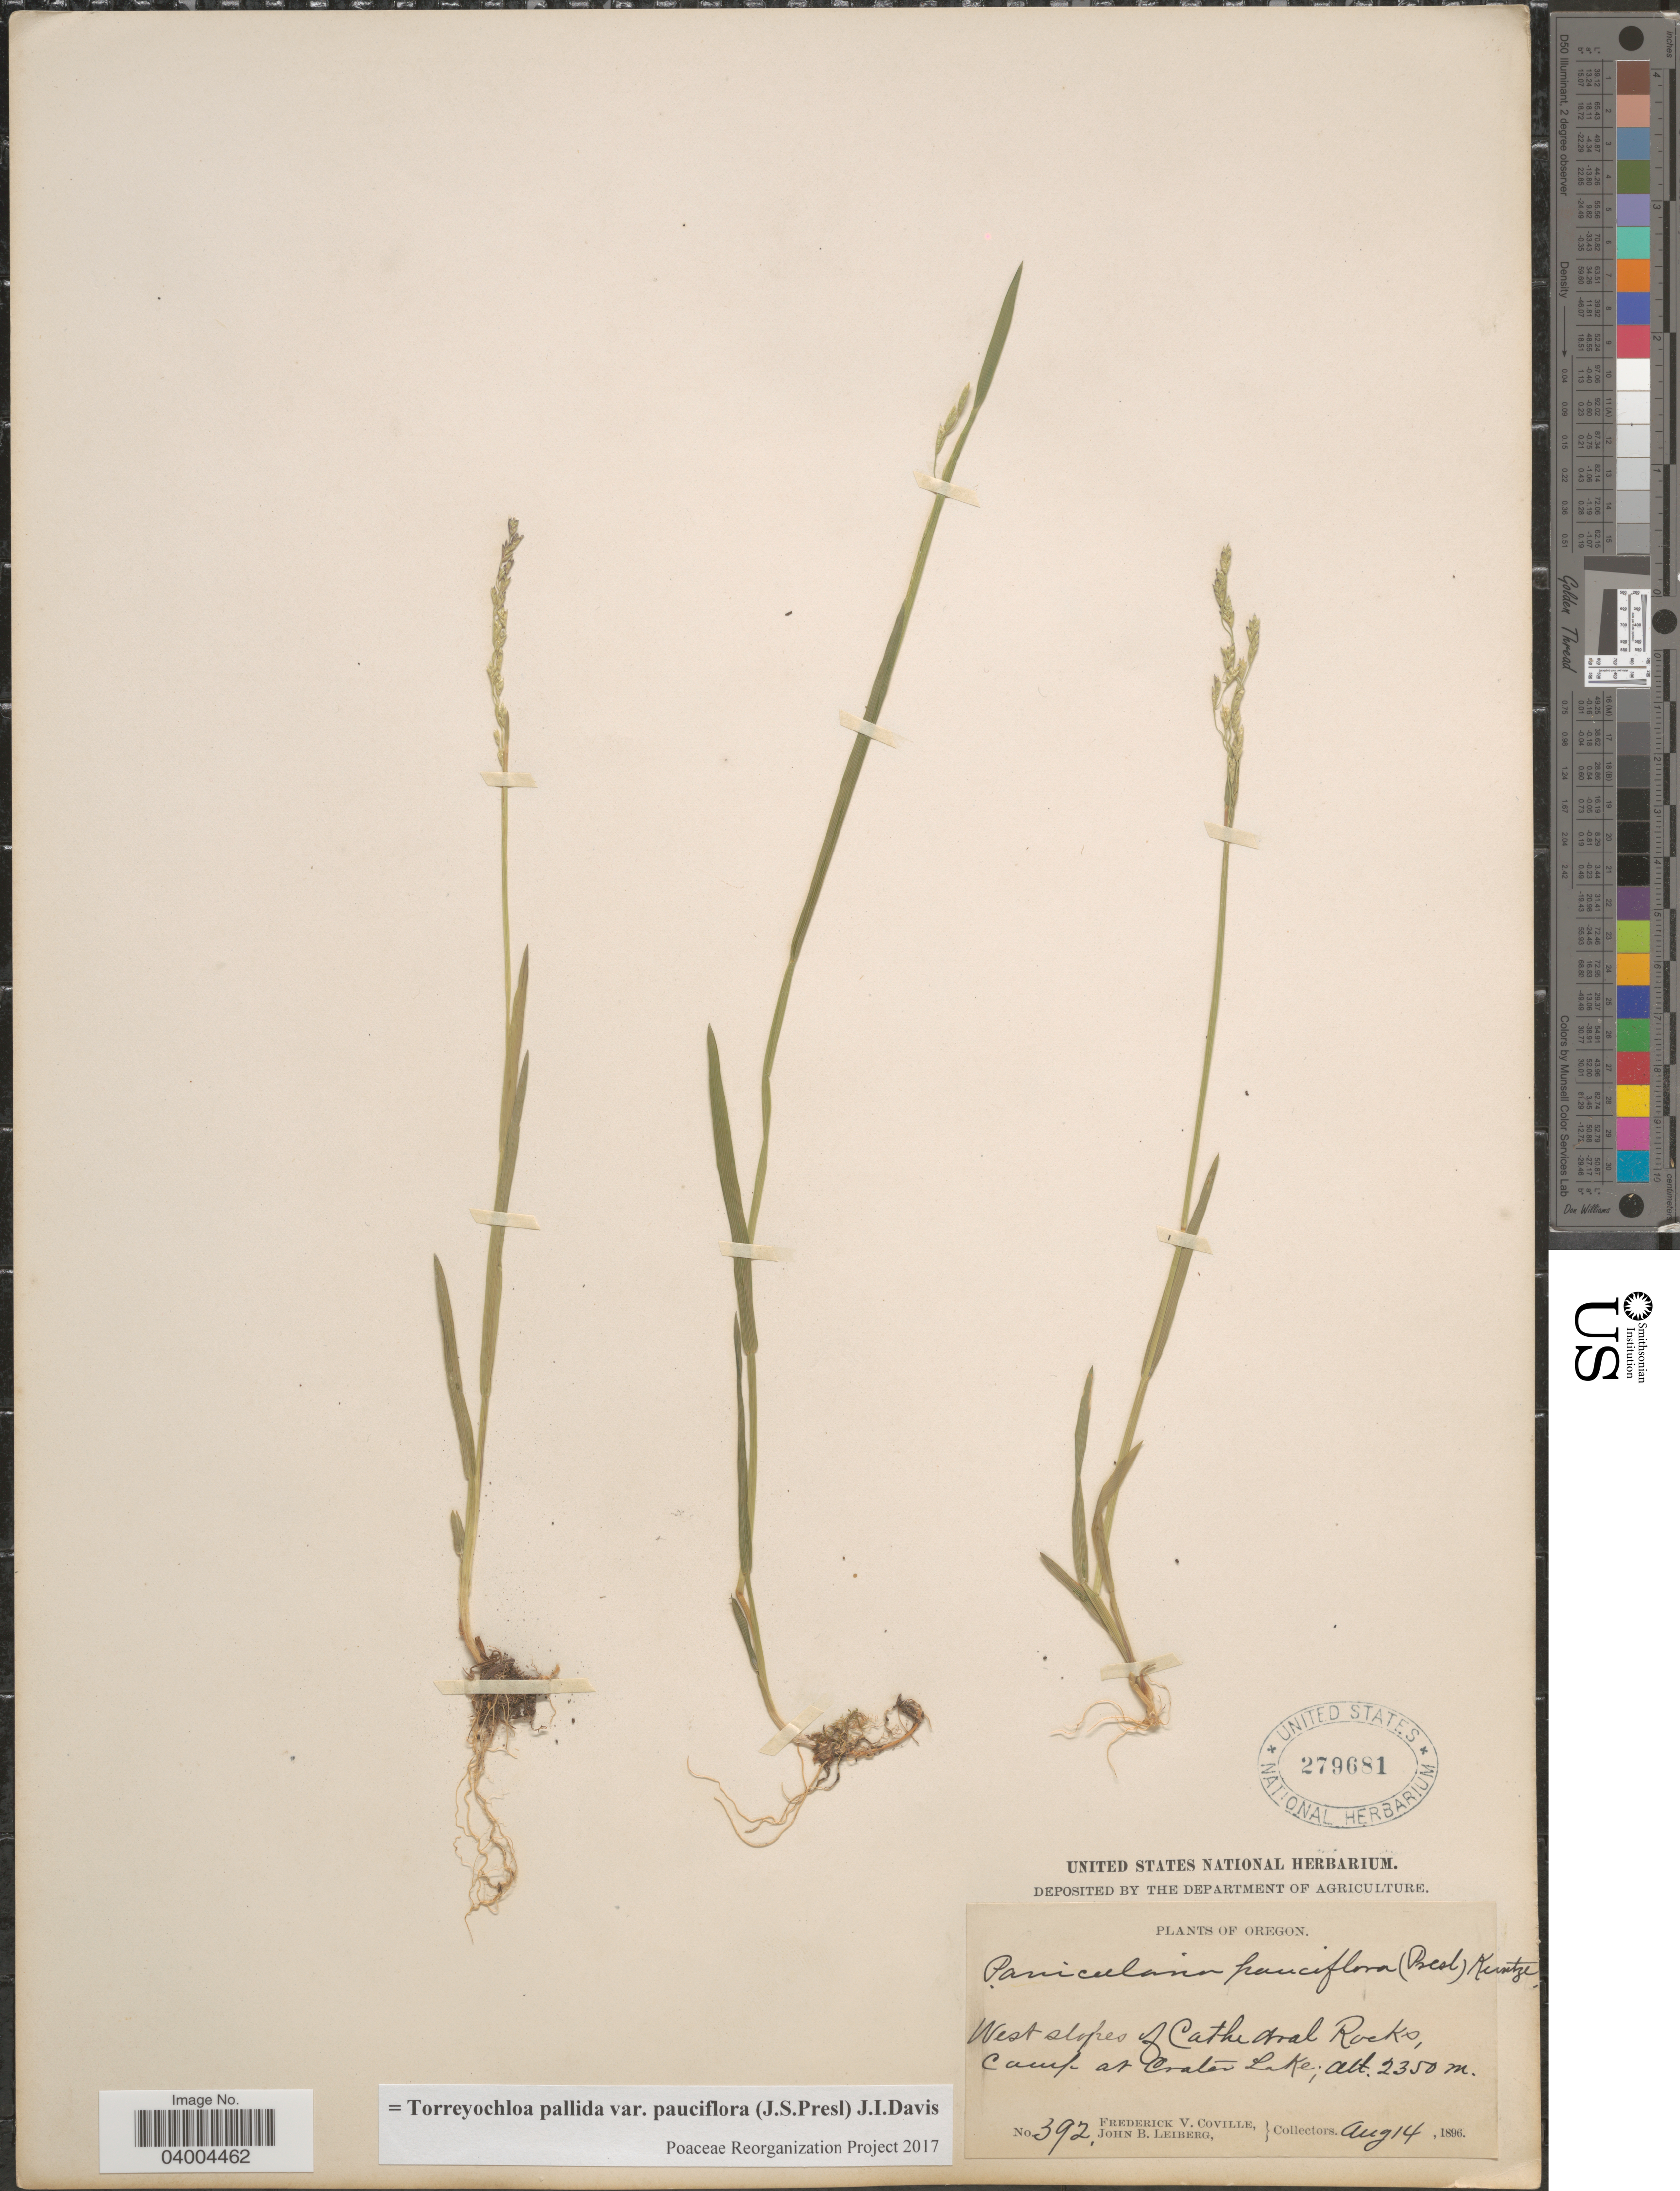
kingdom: Plantae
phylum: Tracheophyta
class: Liliopsida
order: Poales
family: Poaceae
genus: Torreyochloa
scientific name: Torreyochloa pallida var. pauciflora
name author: (J. Presl) J.I. Davis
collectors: F. V. Coville & J. B. Leiberg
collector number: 392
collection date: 1896-08-14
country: United States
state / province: Oregon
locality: West slopes of Cathedral Rocks, camp at Crater Lake.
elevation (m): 2350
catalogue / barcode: US 279681